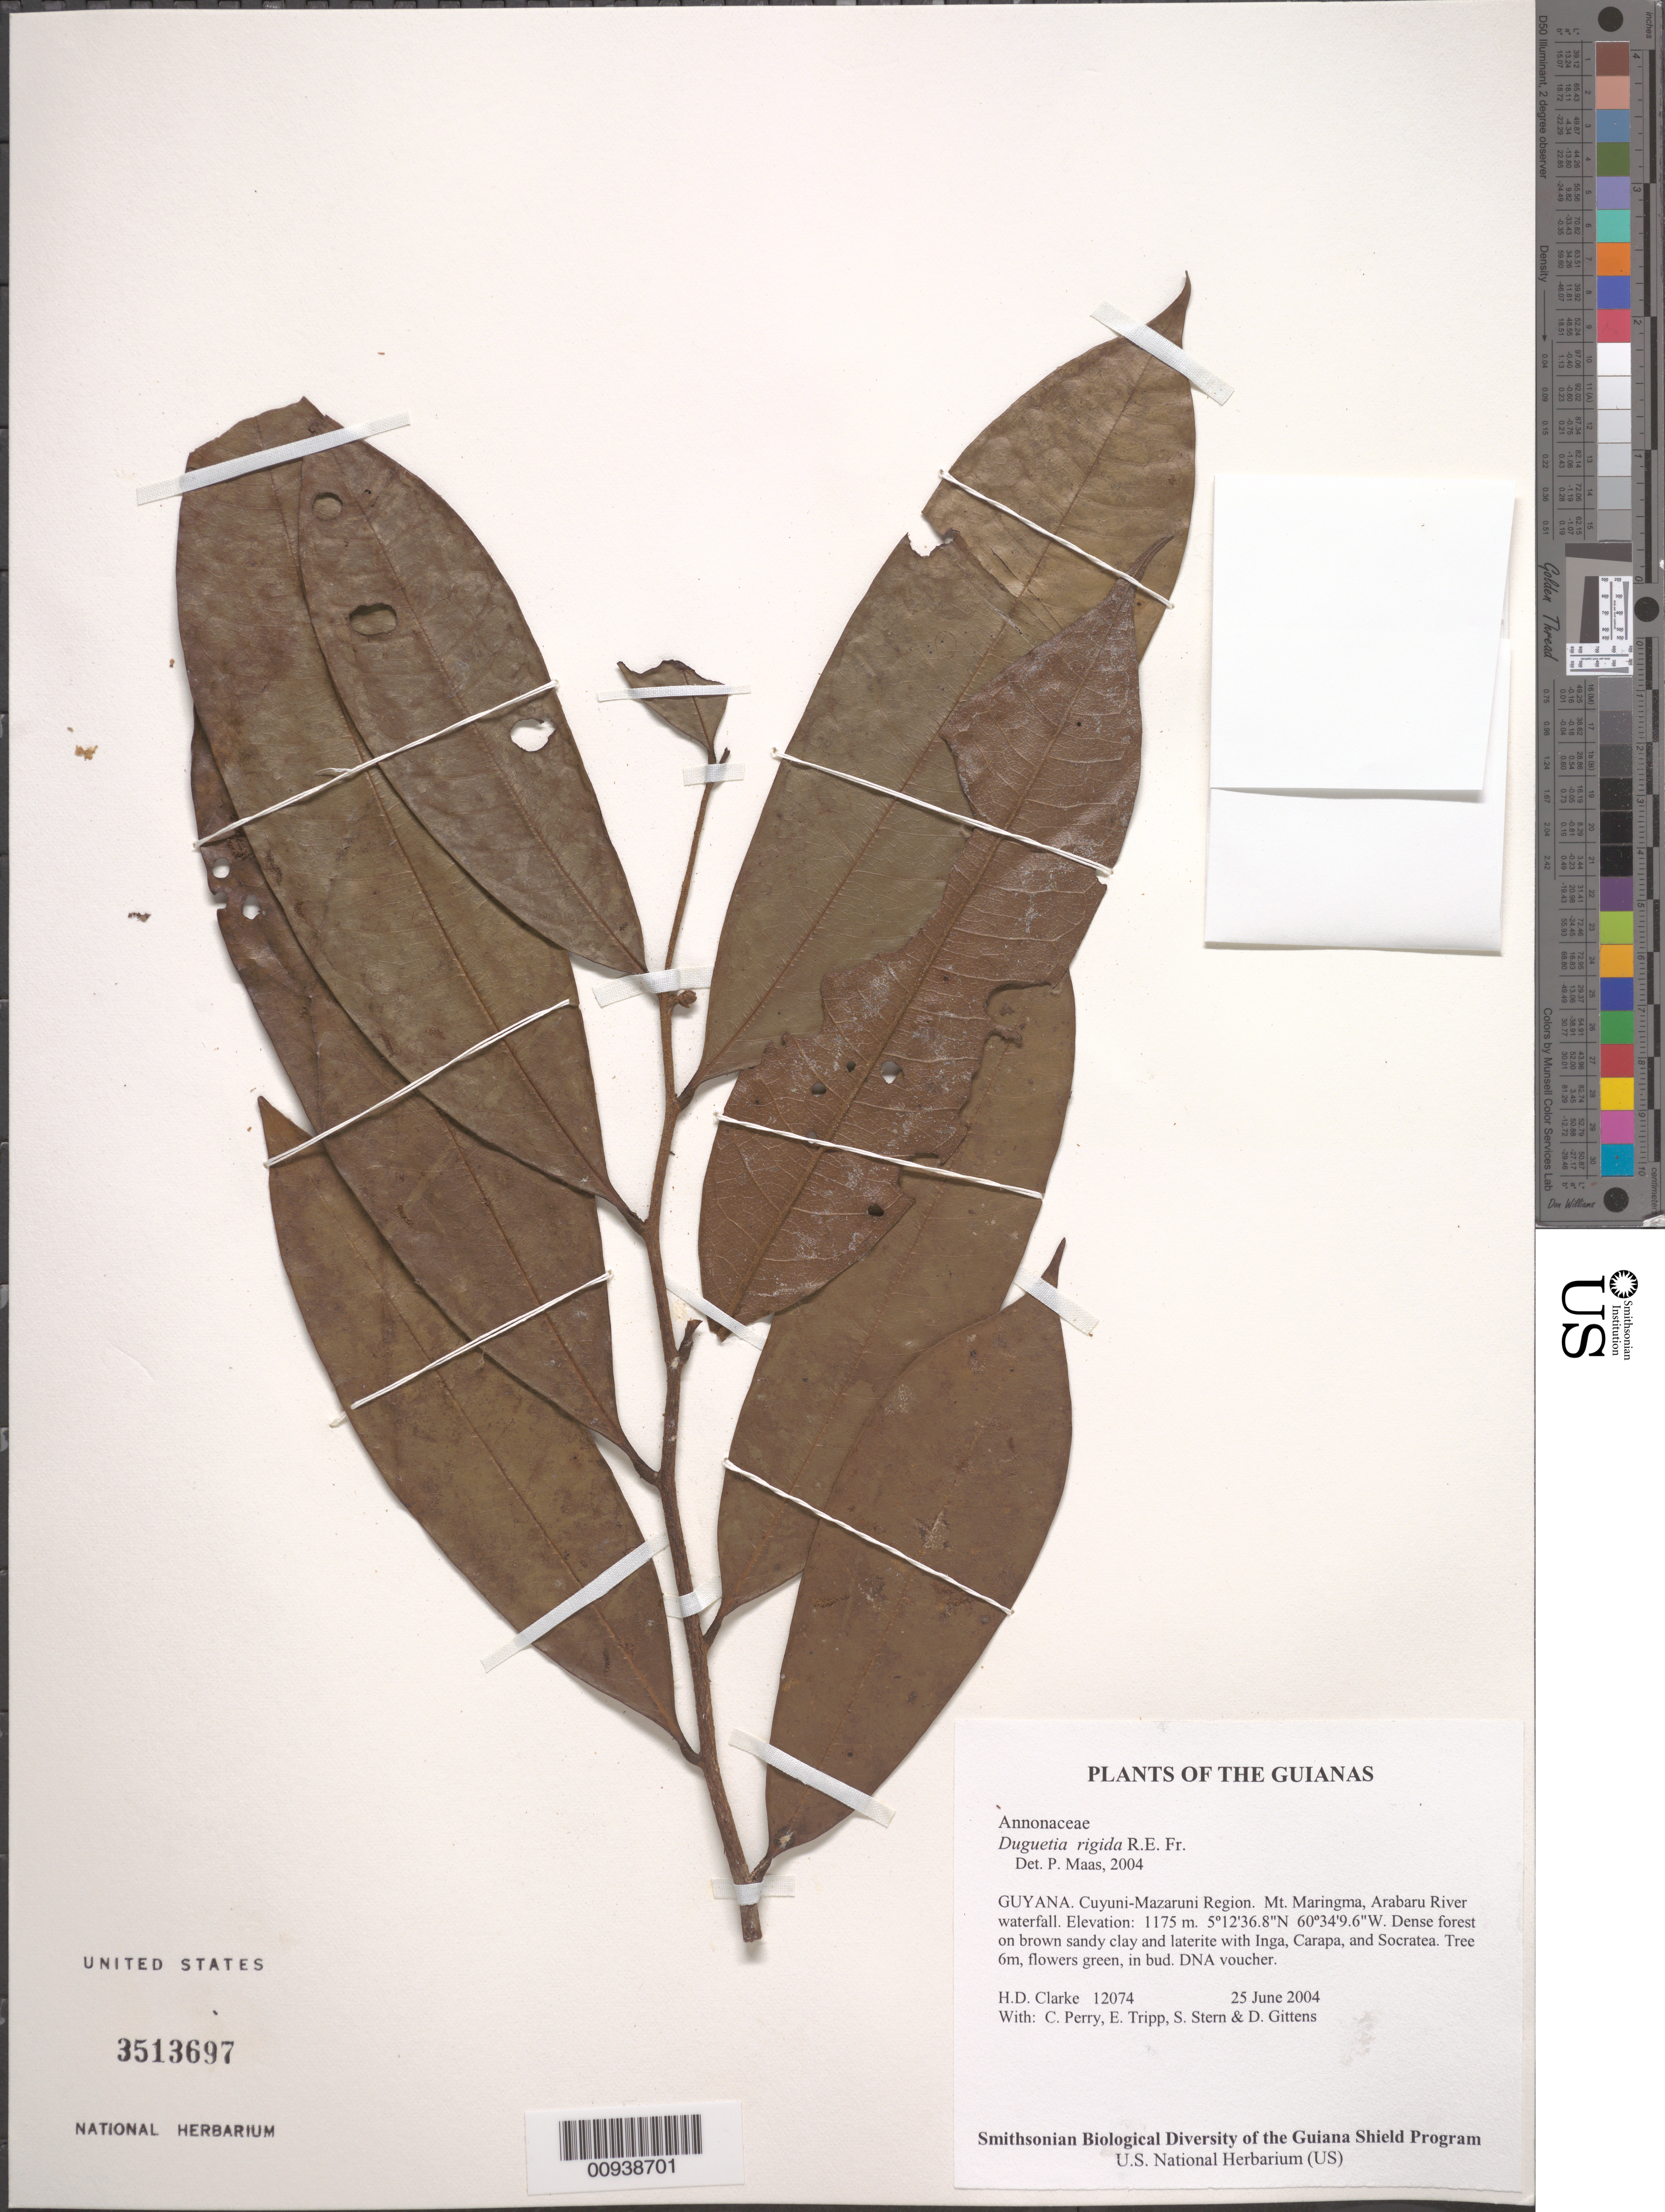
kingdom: Plantae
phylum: Tracheophyta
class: Magnoliopsida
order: Magnoliales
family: Annonaceae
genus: Duguetia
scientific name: Duguetia rigida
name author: R.E. Fr.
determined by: Maas, Paul J. M.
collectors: H. D. Clarke, C. Perry, E. Tripp, S. R. Stern & D. Gittens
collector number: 12074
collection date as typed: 25 June 2004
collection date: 2004-06-25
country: Guyana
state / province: Cuyuni-Mazaruni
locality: Mt. Maringma, Arabaru River waterfall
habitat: Dense forest on brown sandy clay and laterite with Inga, Carapa, and Socratea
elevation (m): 1175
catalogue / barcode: US 3513697